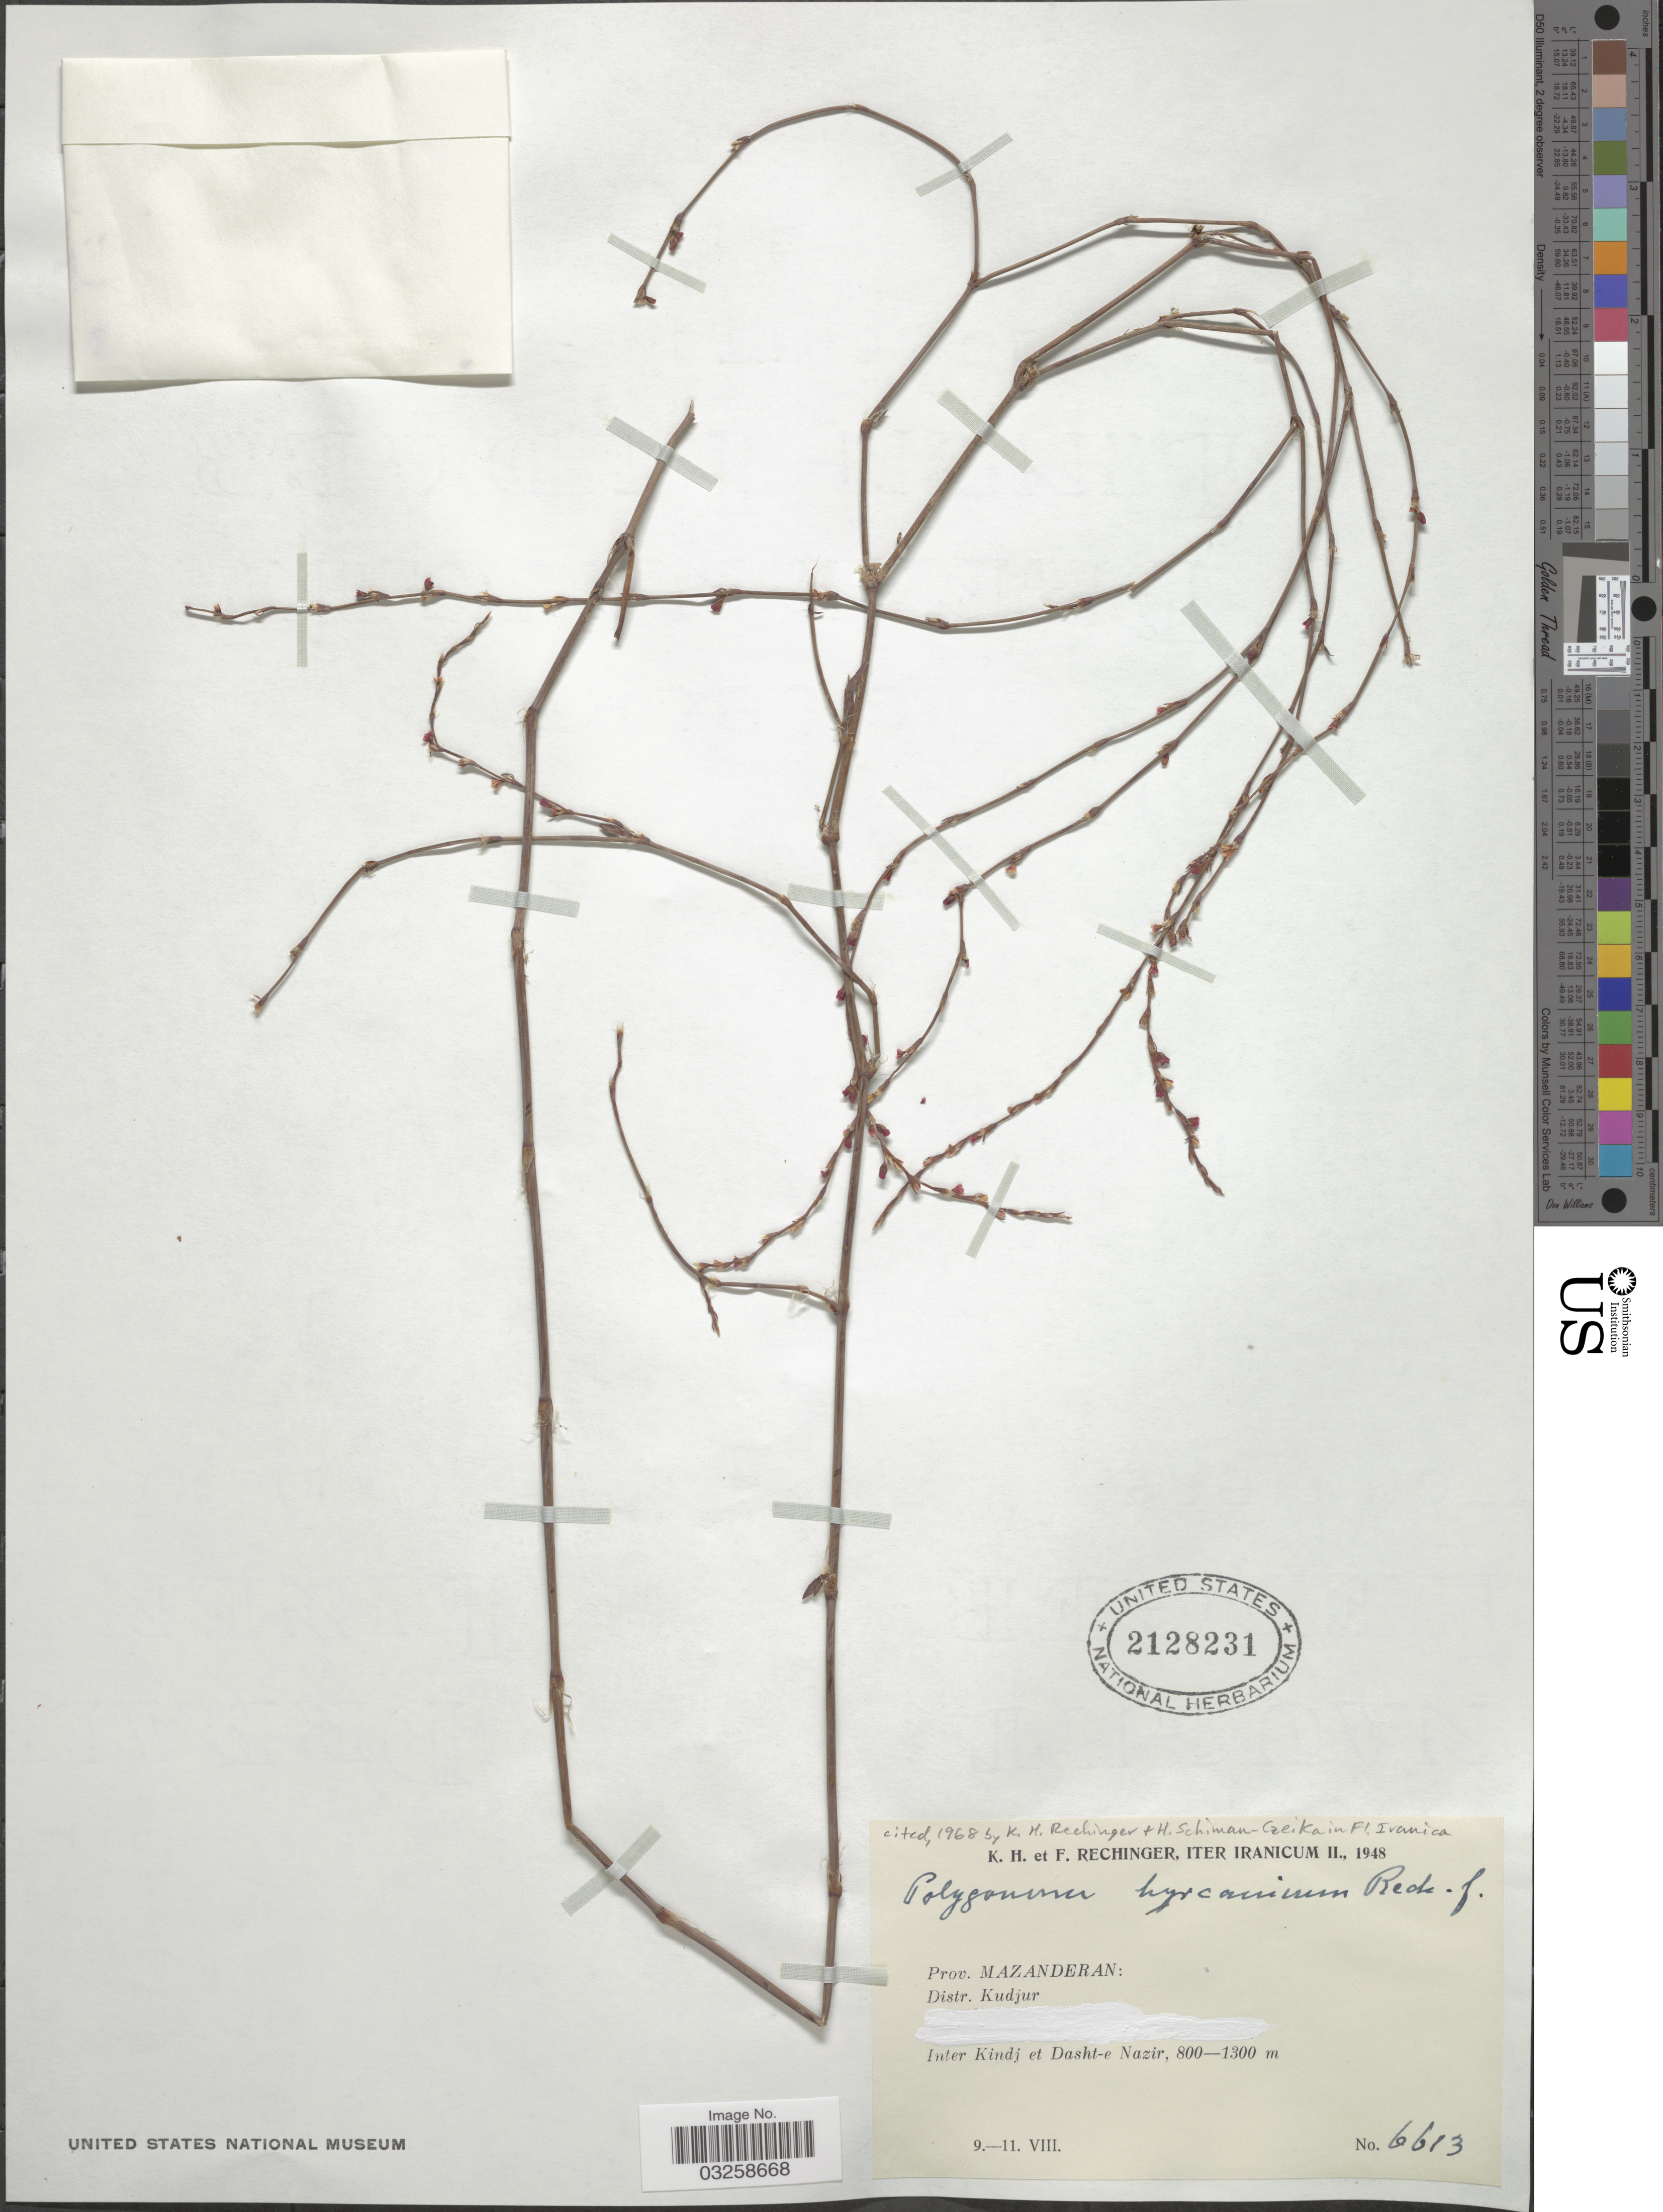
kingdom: Plantae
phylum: Tracheophyta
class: Magnoliopsida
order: Caryophyllales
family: Polygonaceae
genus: Polygonum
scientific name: Polygonum hyrcanicum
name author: Rech. f.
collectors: K. H. Rechinger & F. Rechinger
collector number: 6613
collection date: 1948-08-09/1948-08-11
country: Iran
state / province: Mazandaran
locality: Distr. Kudjur. Inter Kindj et Dasht-e Nazir.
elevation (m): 800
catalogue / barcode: US 2128231